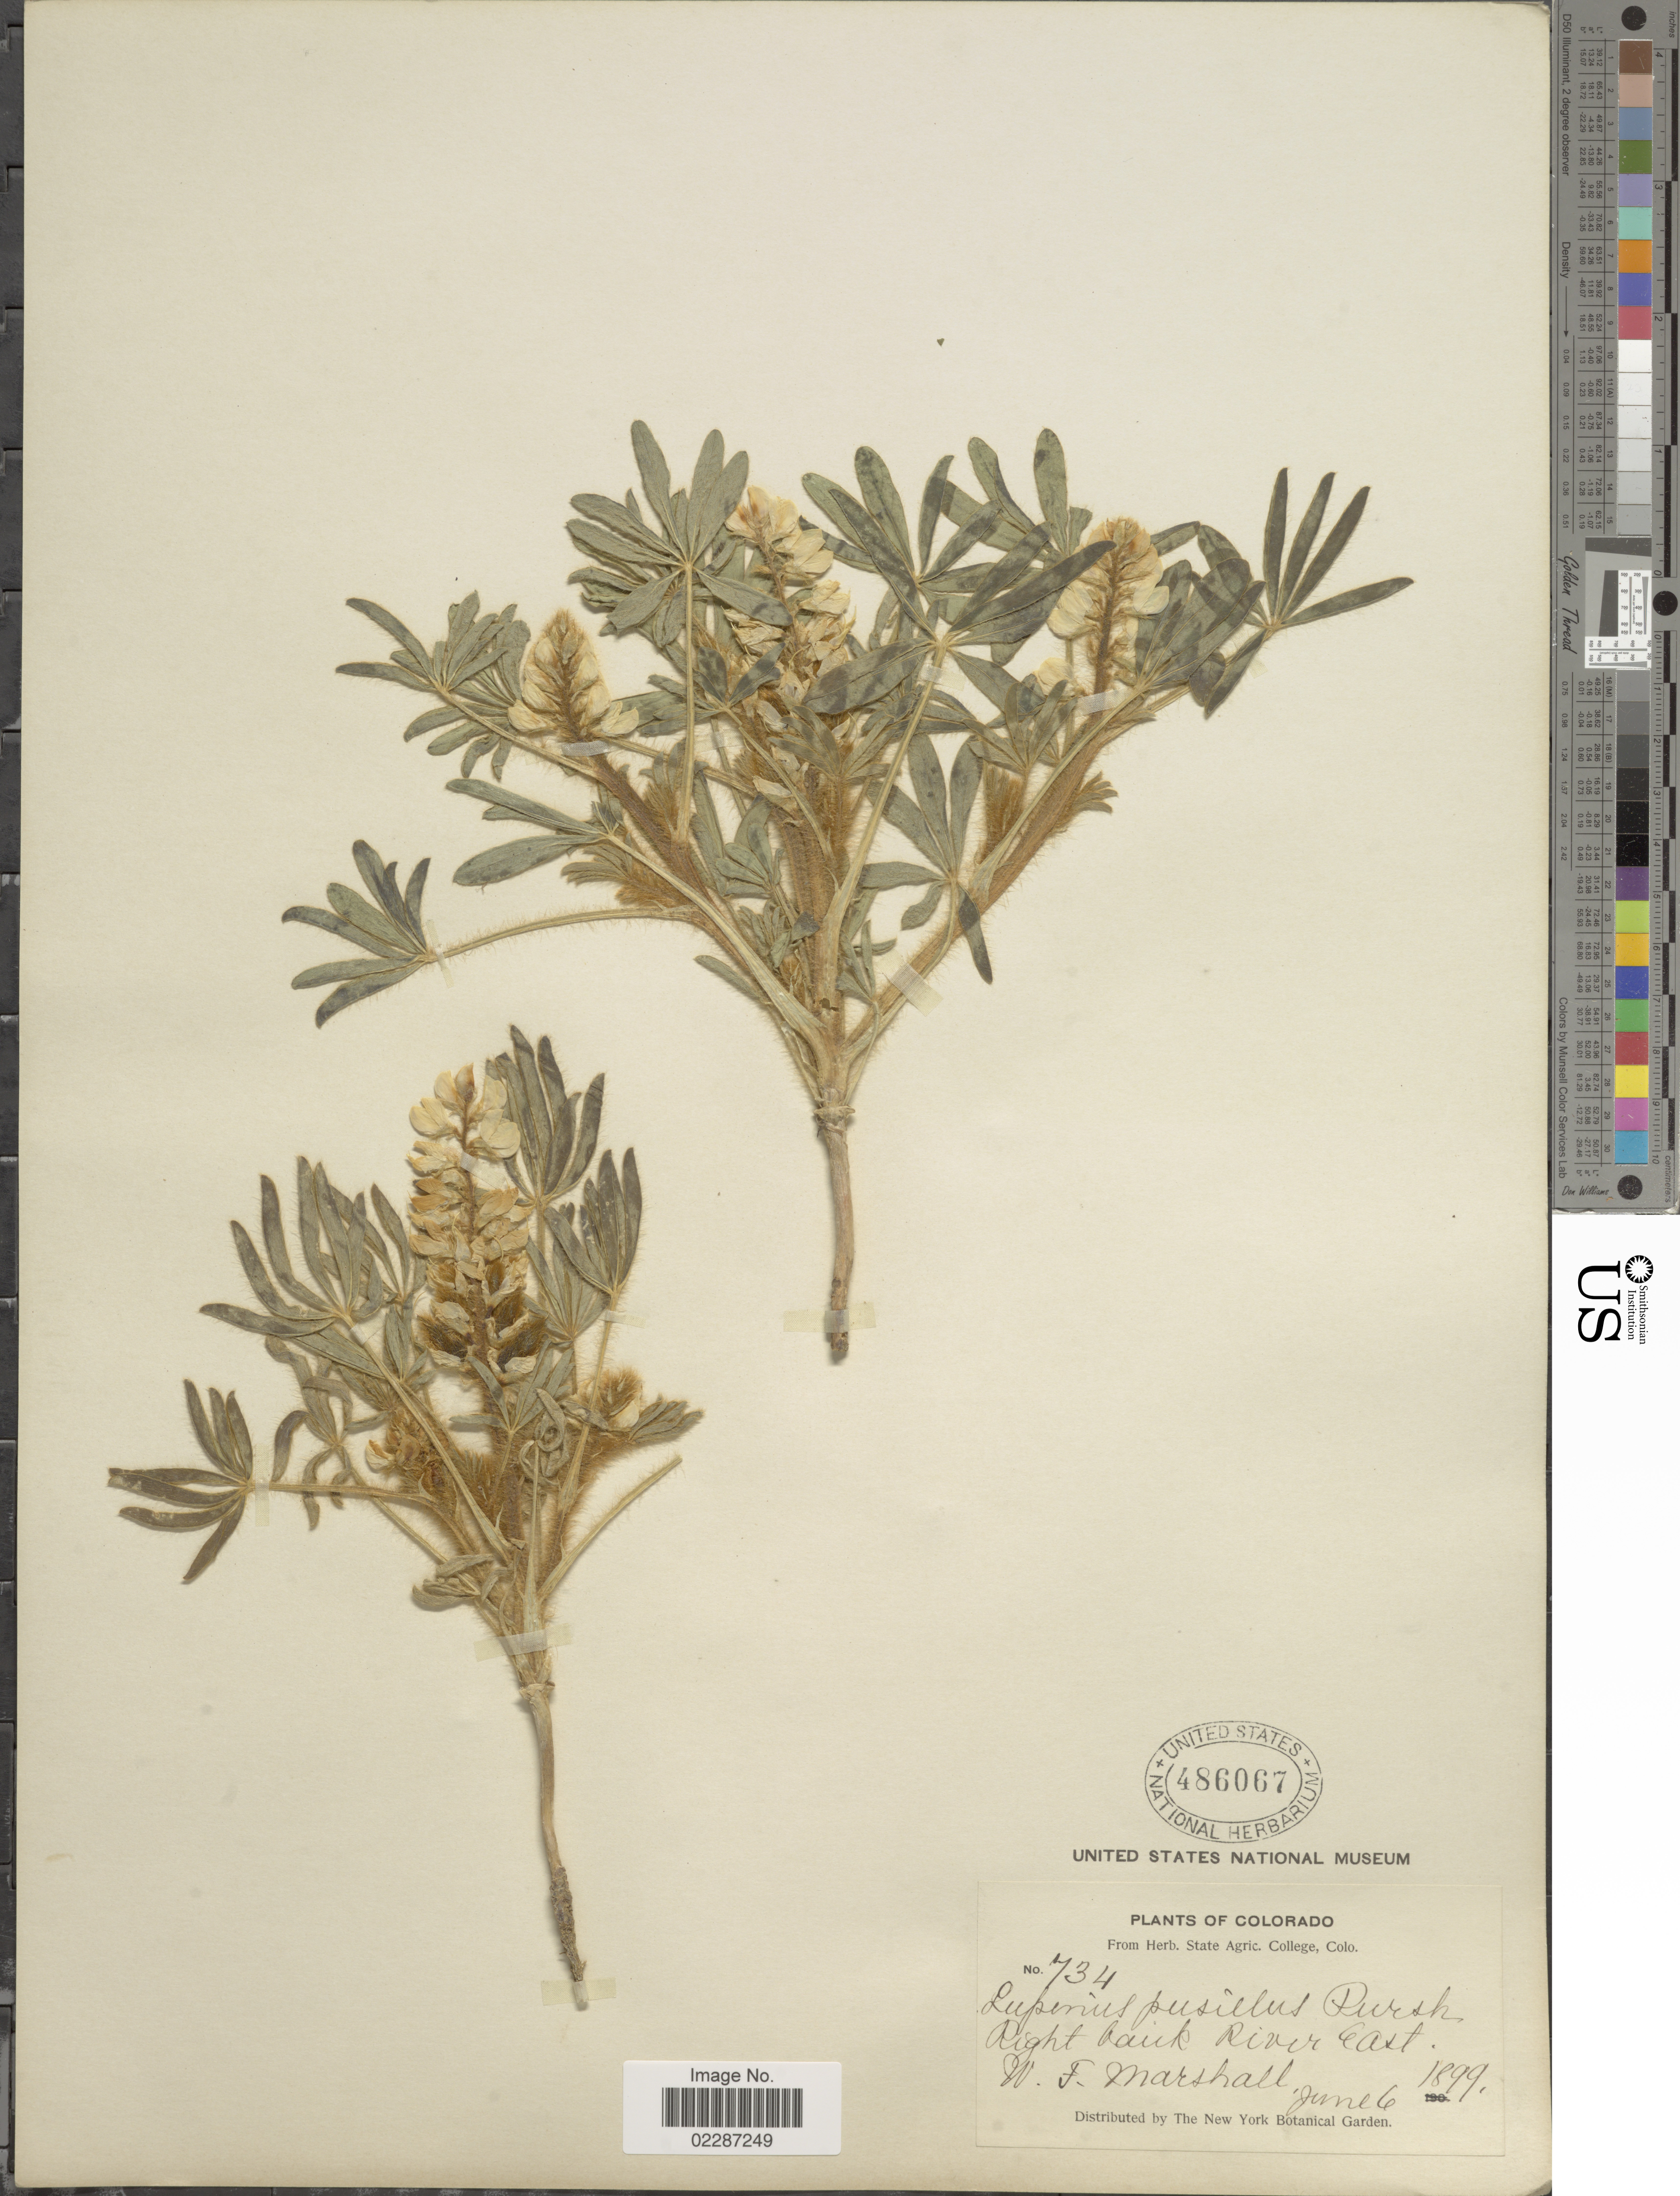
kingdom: Plantae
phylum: Tracheophyta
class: Magnoliopsida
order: Fabales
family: Fabaceae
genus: Lupinus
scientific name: Lupinus pusillus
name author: Pursh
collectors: W. F. Marshall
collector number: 734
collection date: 1899-06-06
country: United States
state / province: Colorado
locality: Right bank River East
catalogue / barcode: US 486067